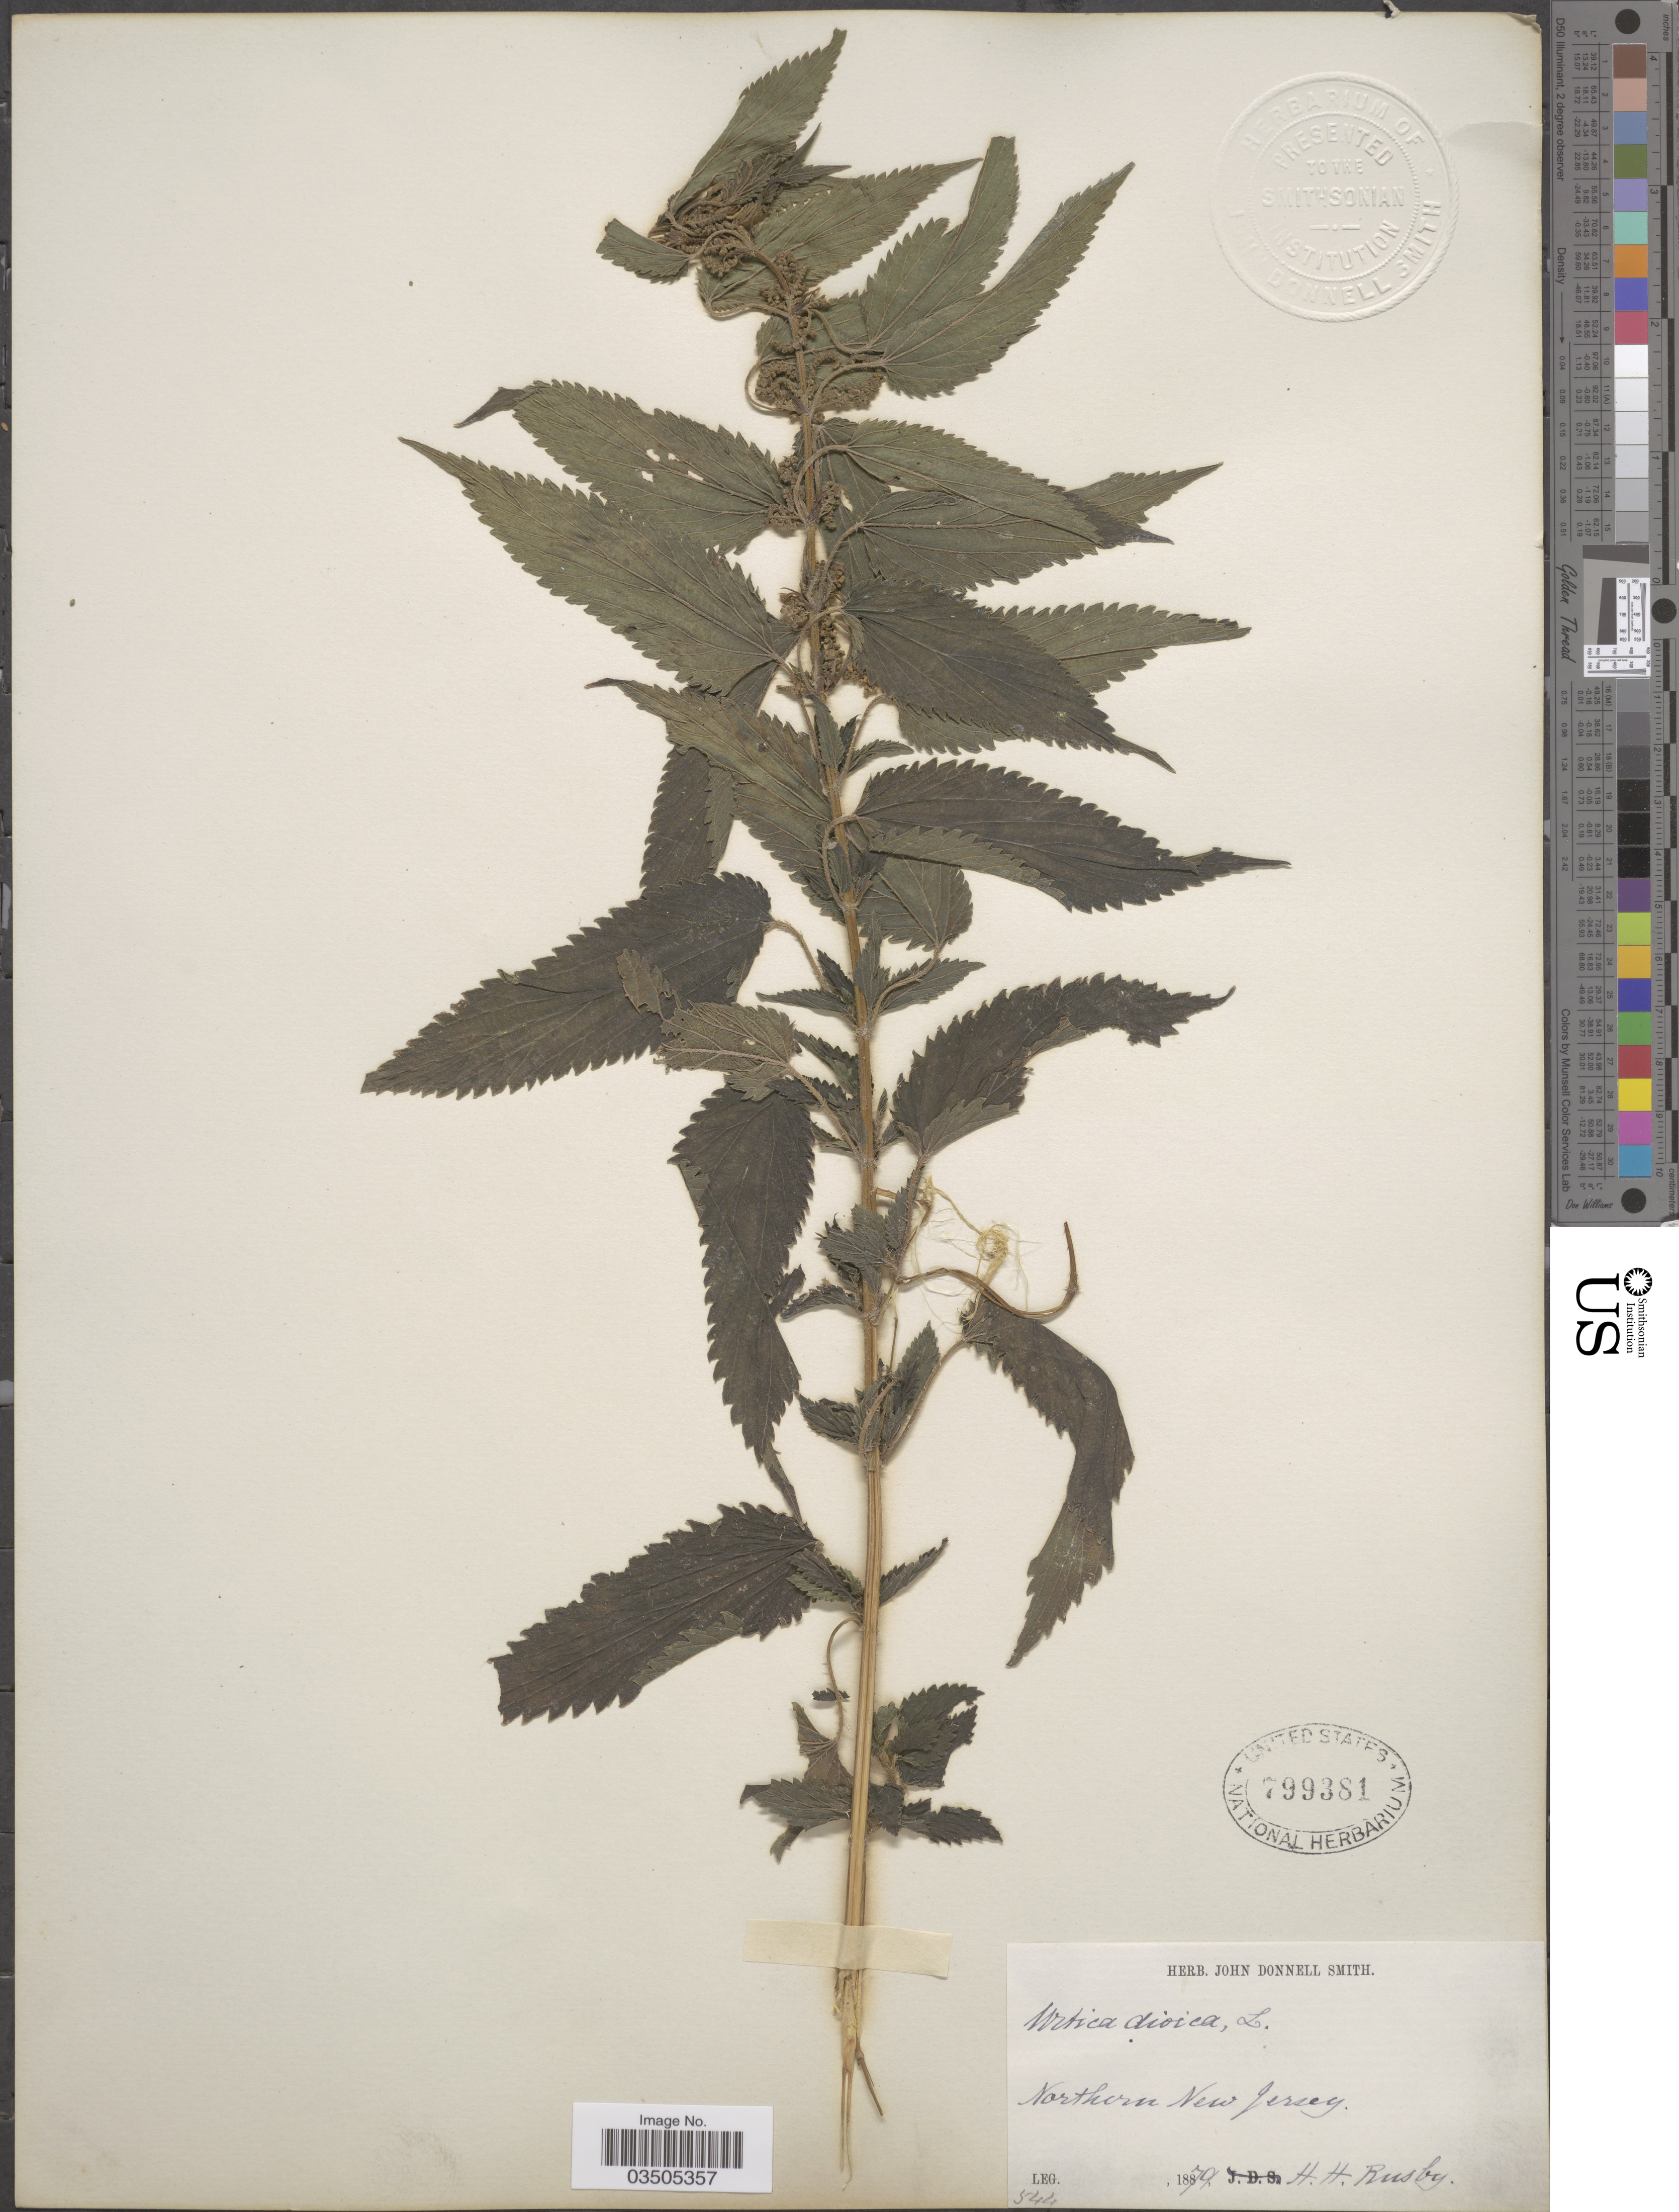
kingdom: Plantae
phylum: Tracheophyta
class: Magnoliopsida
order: Rosales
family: Urticaceae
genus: Urtica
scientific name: Urtica dioica subsp. gracilis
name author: L.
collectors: H. H. Rusby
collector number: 544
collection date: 1879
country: United States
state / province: New Jersey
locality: Northern New Jersey.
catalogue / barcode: US 799381